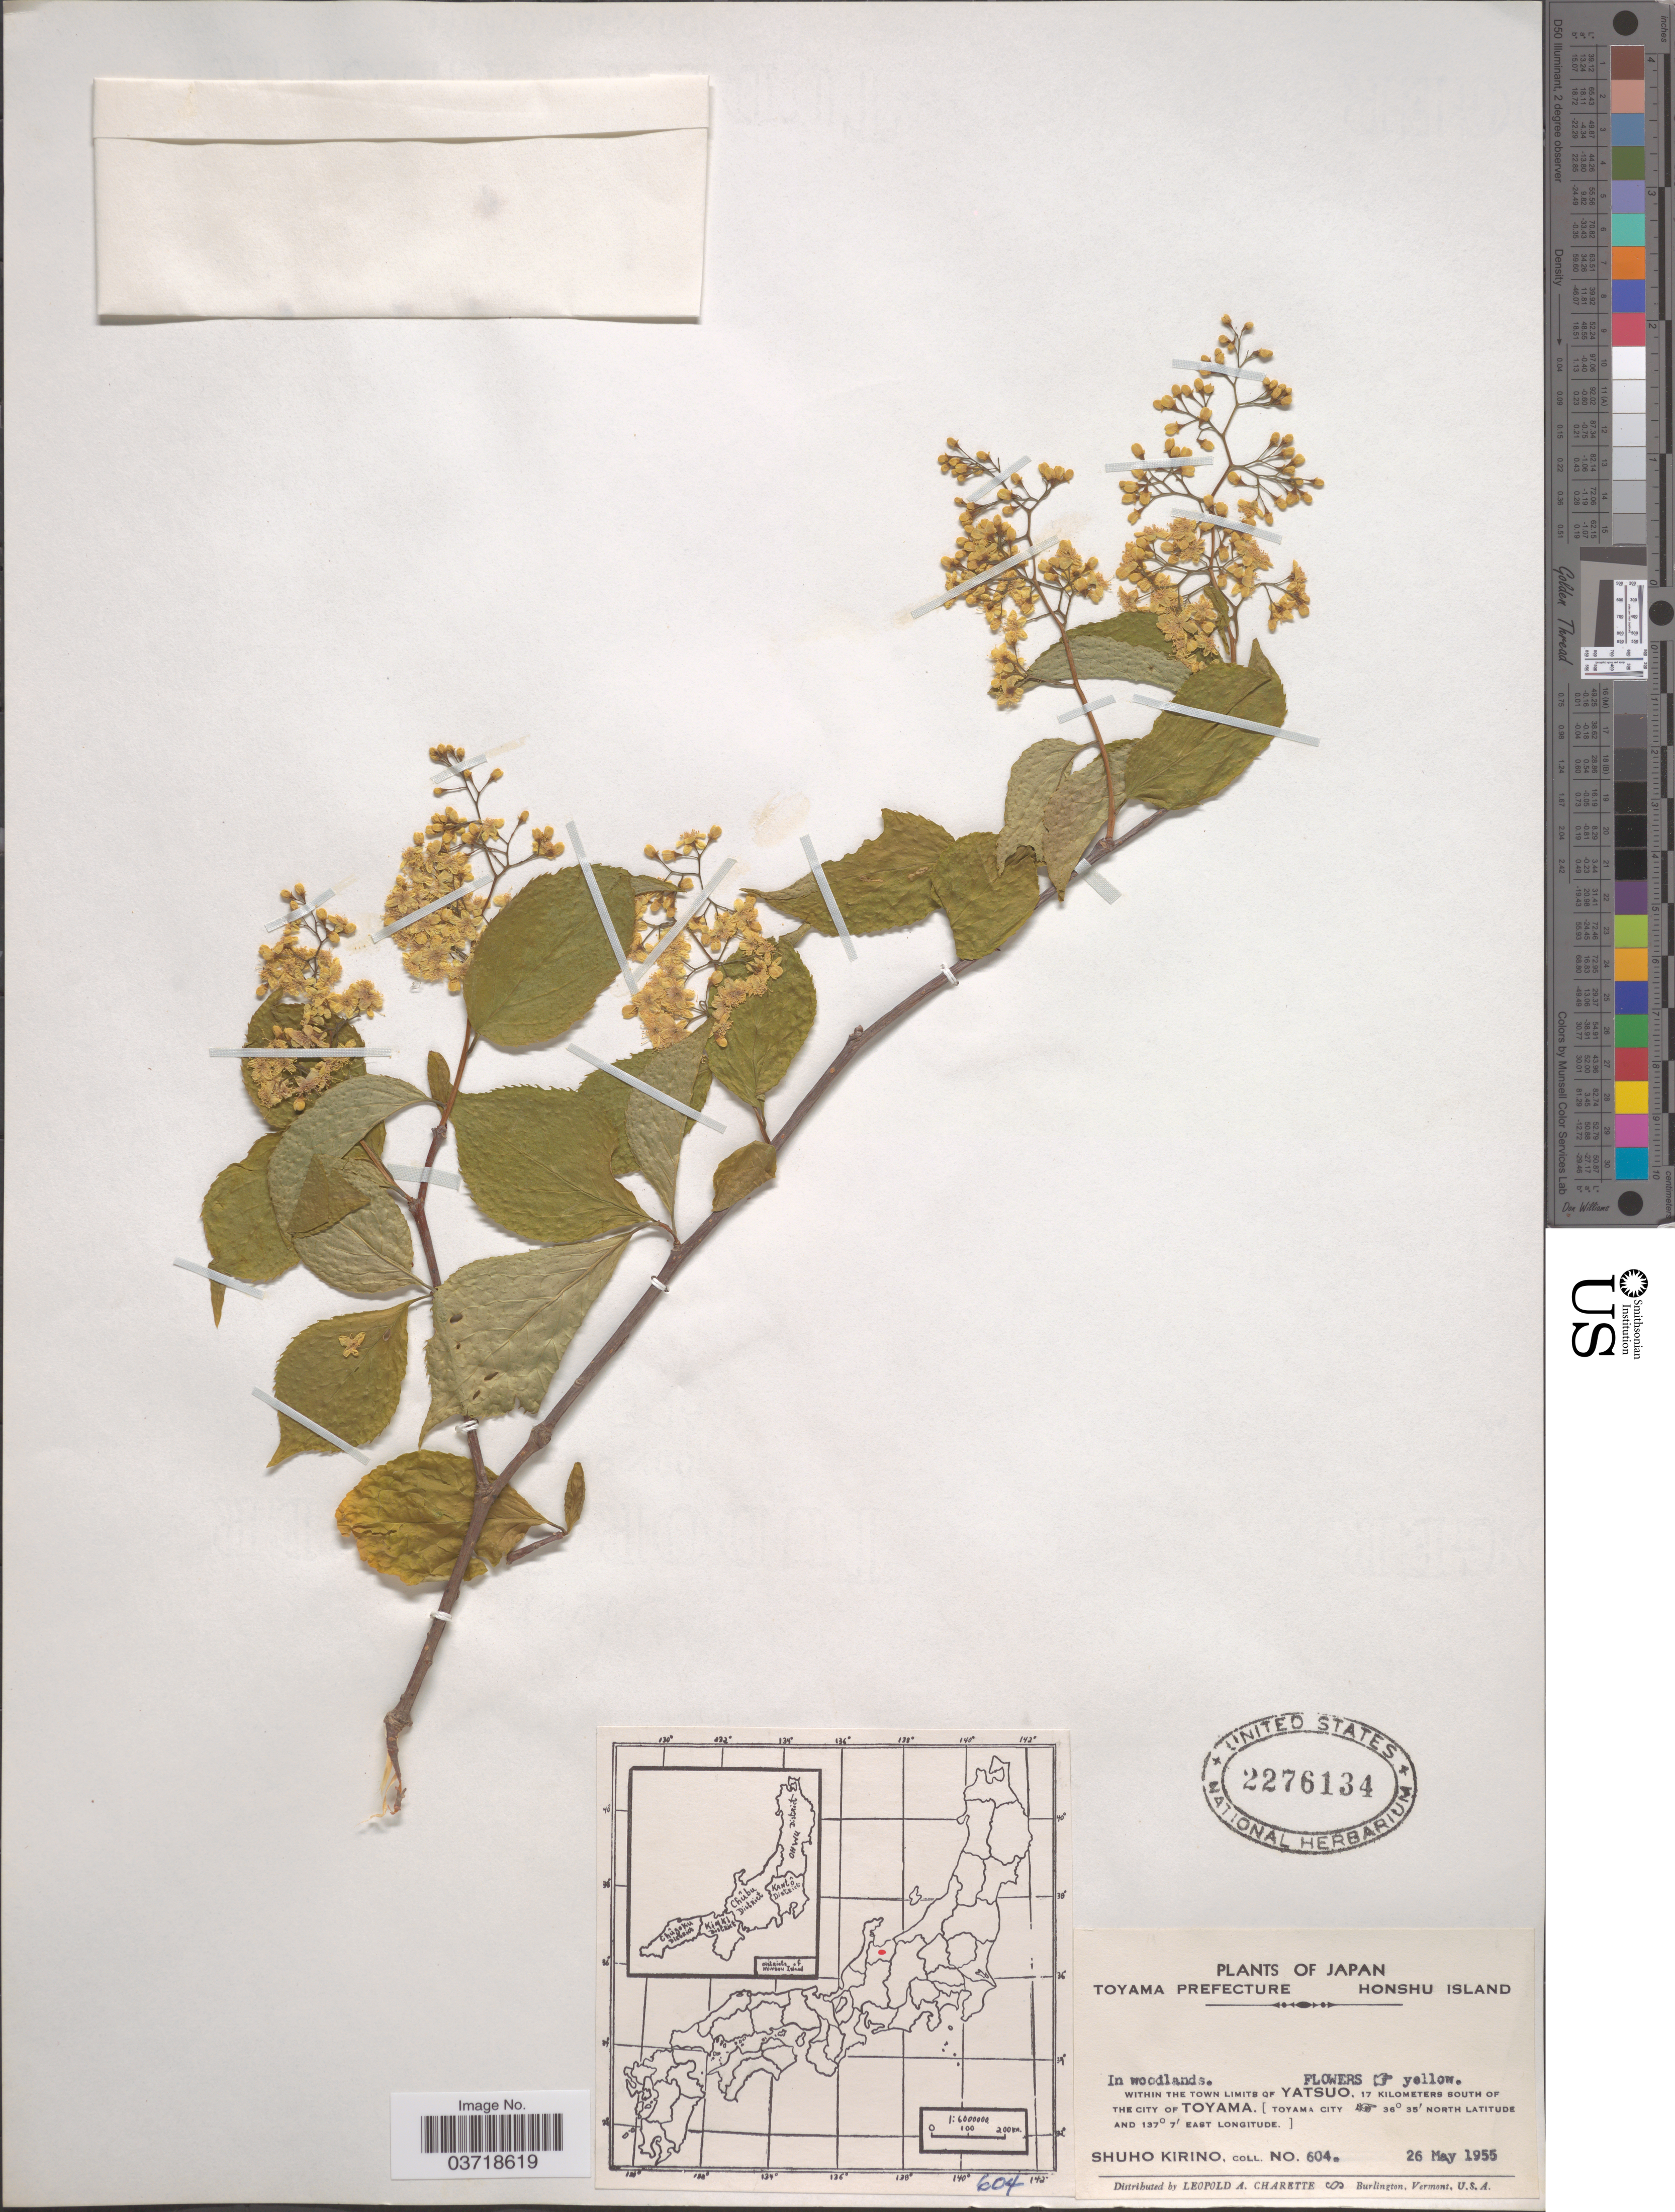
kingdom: Plantae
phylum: Tracheophyta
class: Magnoliopsida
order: Rosales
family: Rosaceae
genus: Prunus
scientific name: Prunus sp.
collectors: S. Kirino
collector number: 604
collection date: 1955-05-26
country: Japan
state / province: Toyama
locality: Toyama Prefecture. Honshu Island. Within the town limits of Yatsuo, 17 kilometers south of the city of Toyama. [Toyama City].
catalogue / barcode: US 2276134